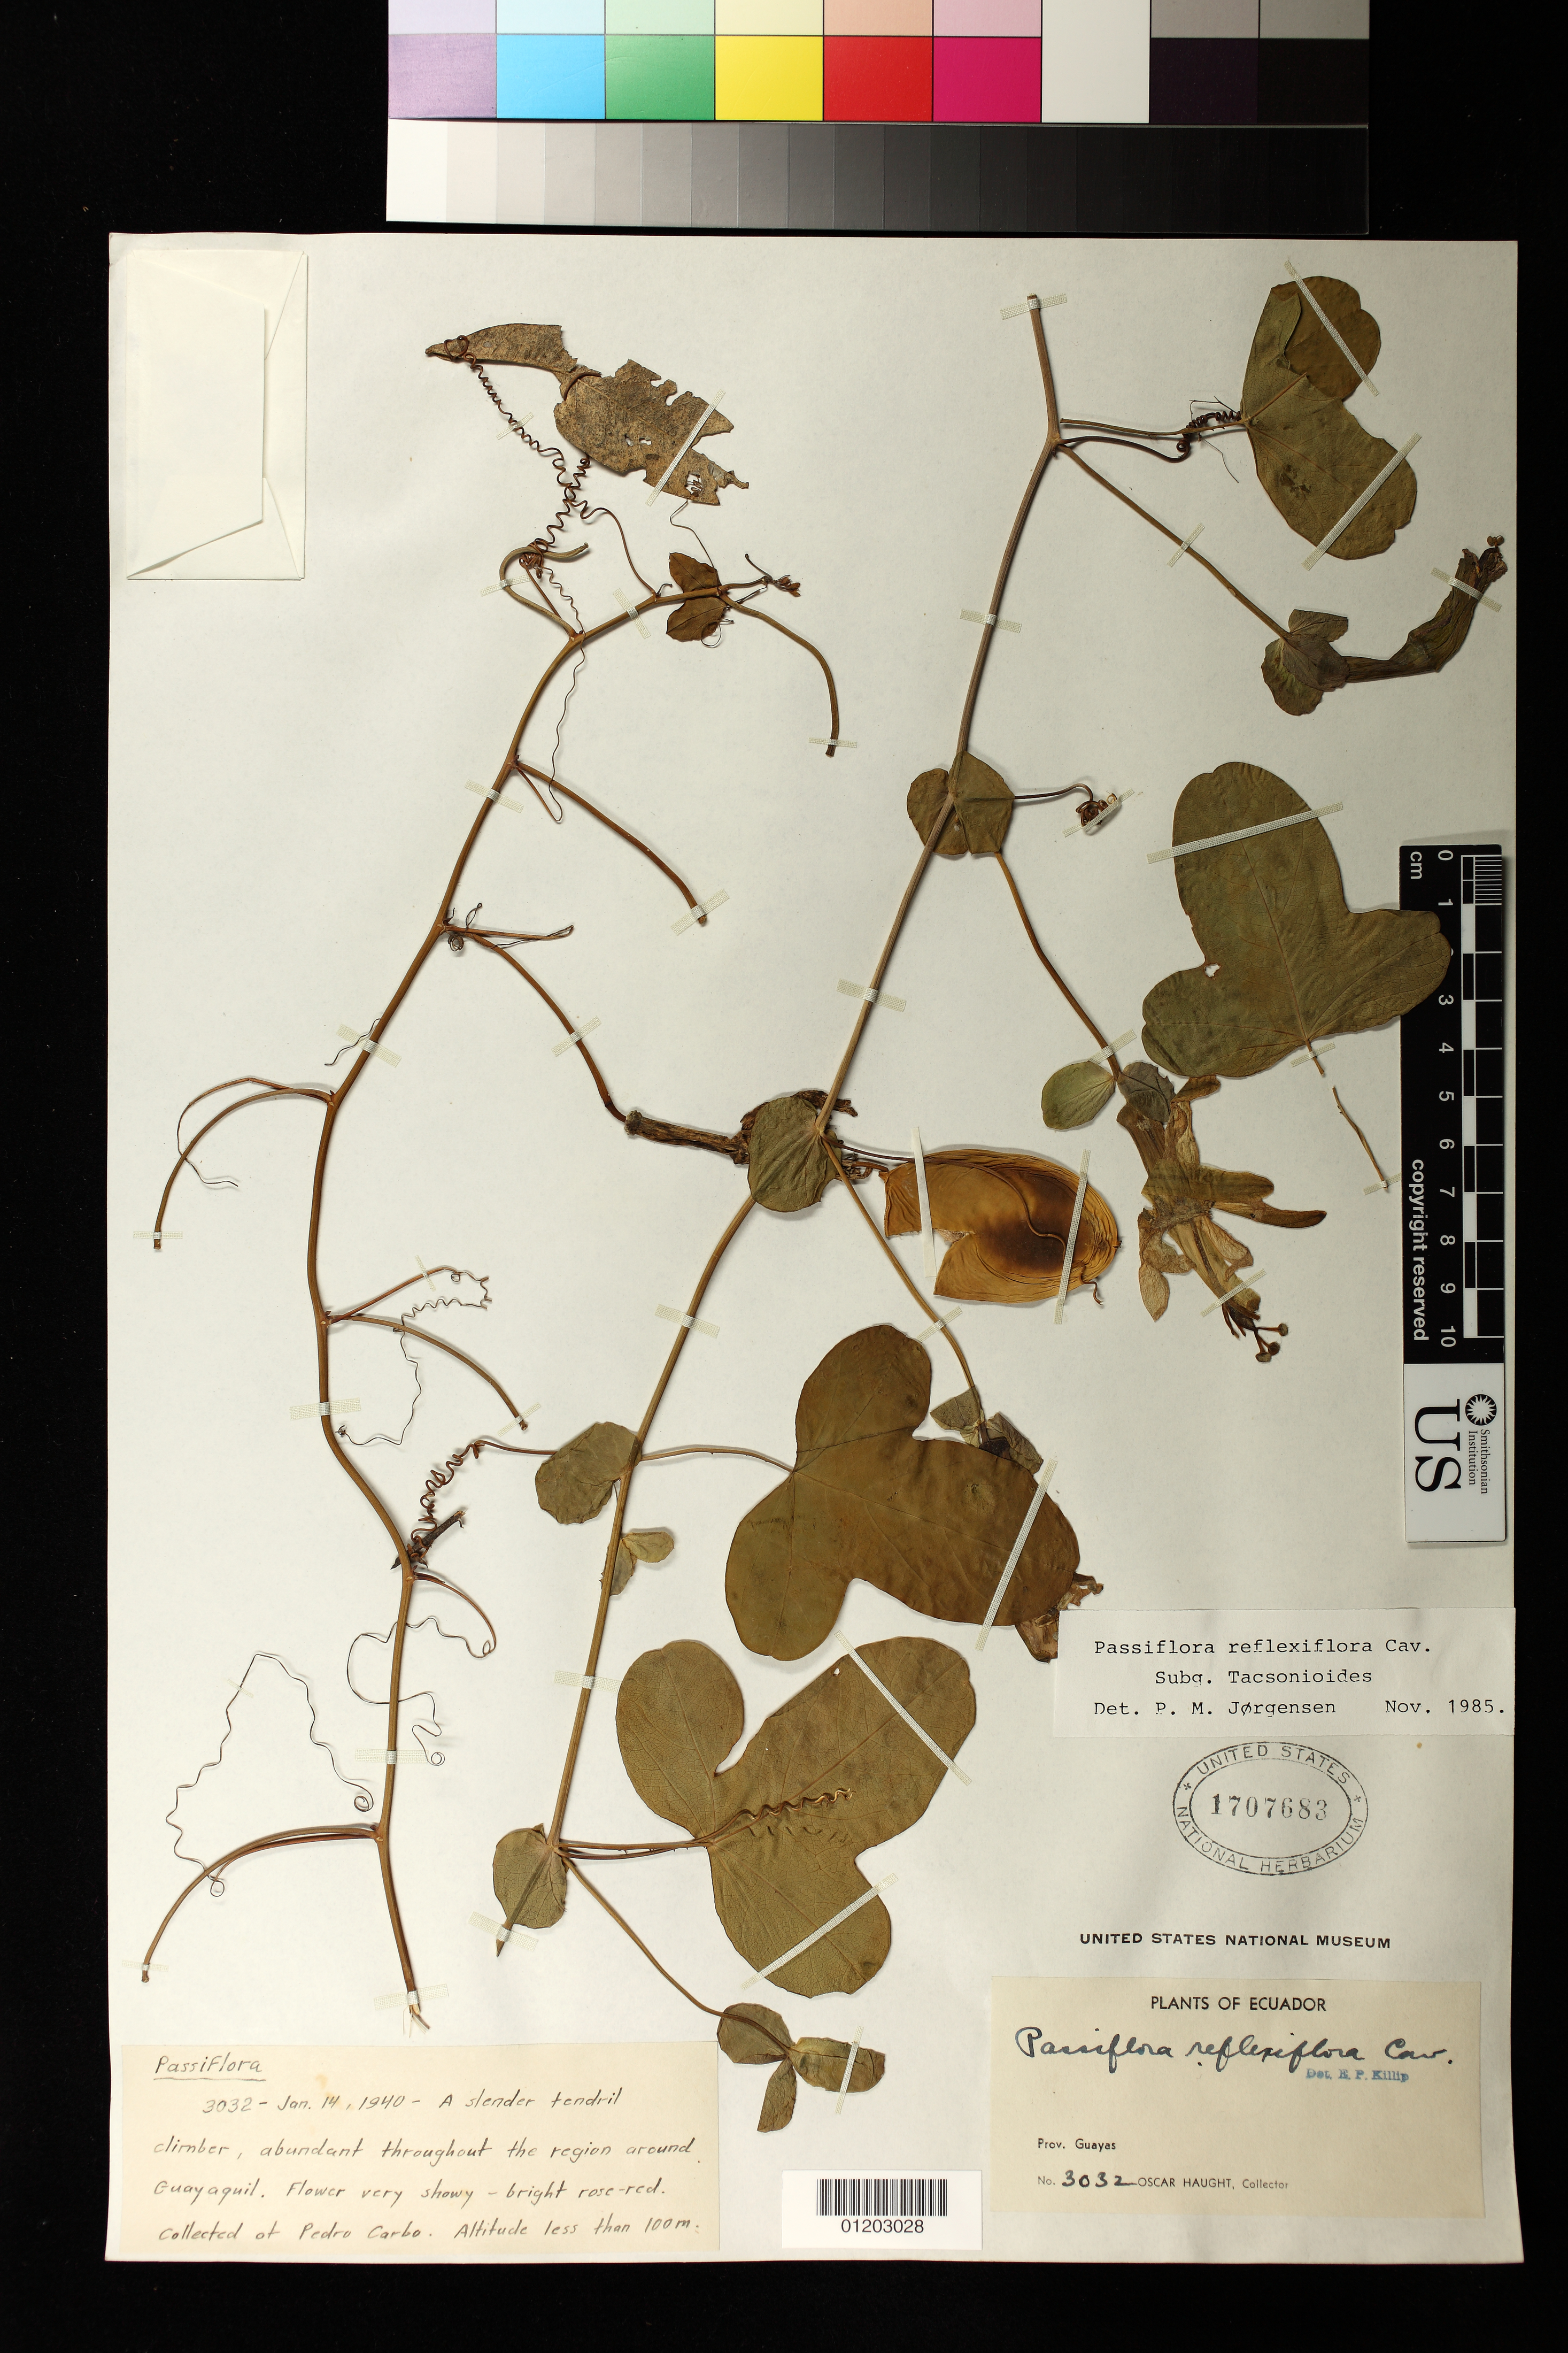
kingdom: Plantae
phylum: Tracheophyta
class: Magnoliopsida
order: Malpighiales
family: Passifloraceae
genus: Passiflora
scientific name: Passiflora reflexiflora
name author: Cav.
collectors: O. Haught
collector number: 3032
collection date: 1940-01-14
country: Ecuador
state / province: Guayas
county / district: Guayaquil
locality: Abundant throughout the region around Guaya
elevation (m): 100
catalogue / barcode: US 1707683